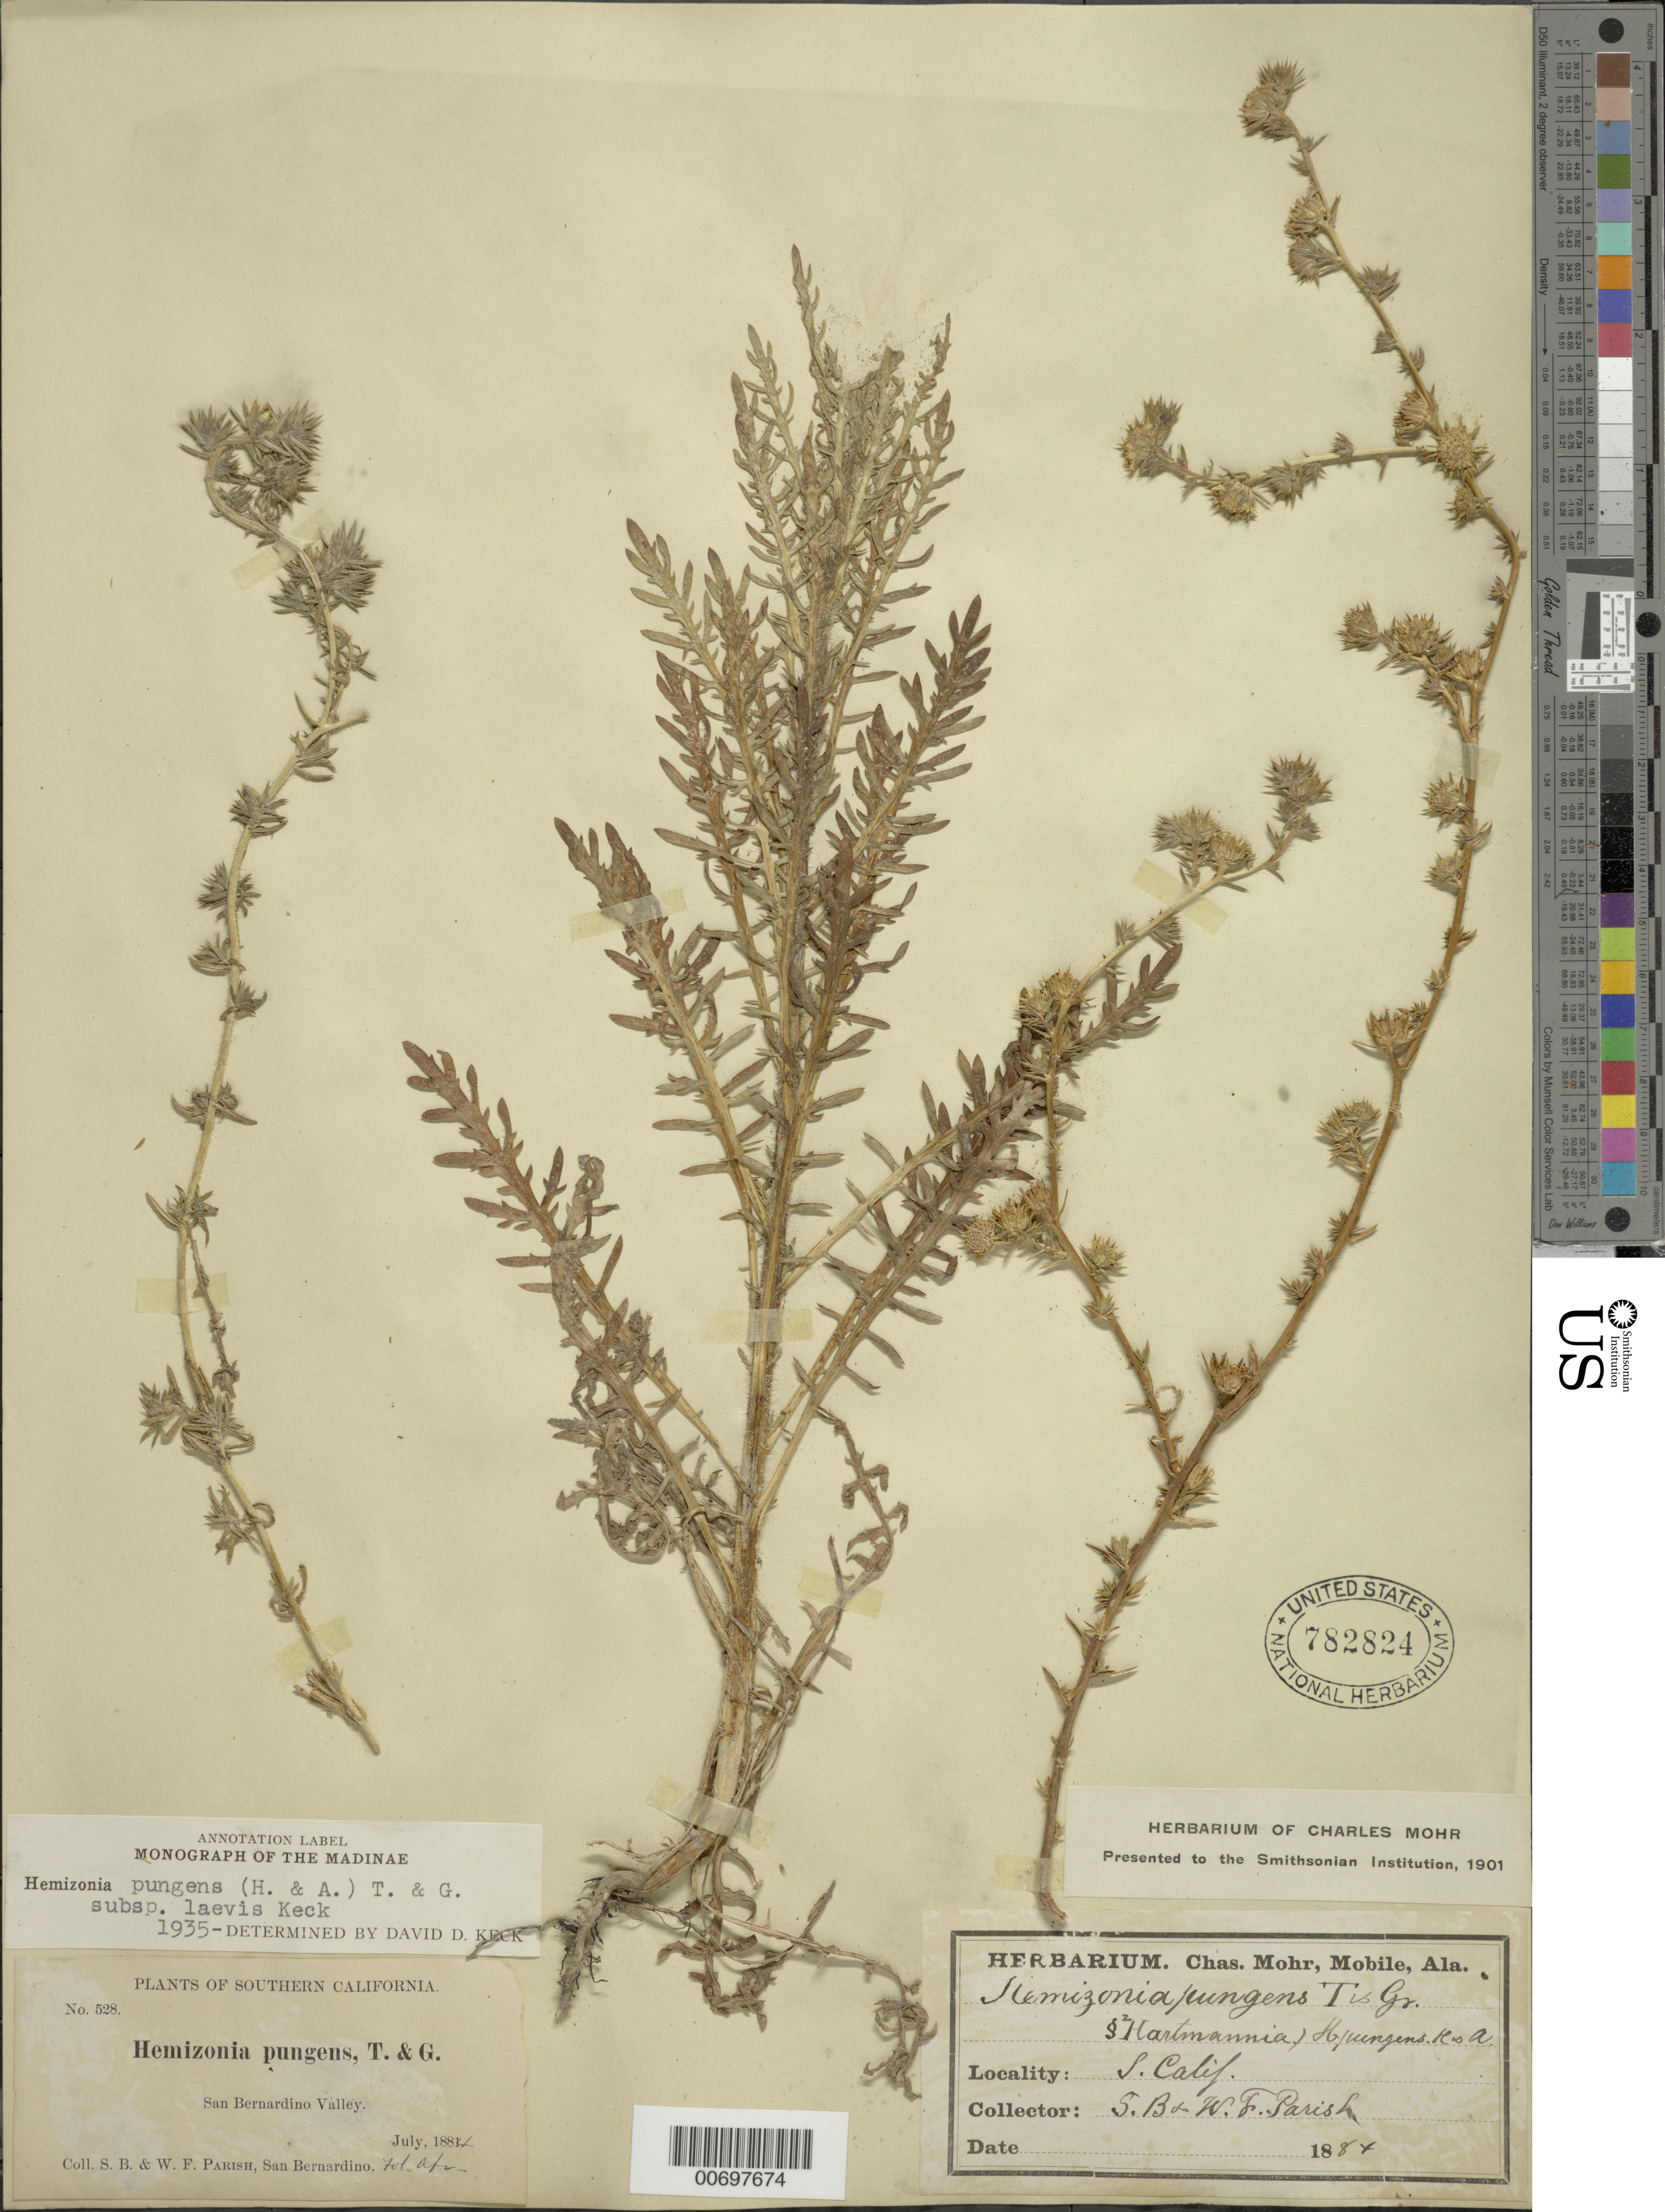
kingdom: Plantae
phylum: Tracheophyta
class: Magnoliopsida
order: Asterales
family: Asteraceae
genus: Hemizonia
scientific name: Hemizonia pungens subsp. laevis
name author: D.D. Keck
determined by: Keck, David D.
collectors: S. B. Parish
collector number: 528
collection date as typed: Feb 1884 to -- Apr 1884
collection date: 1884-02/1884-04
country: United States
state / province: California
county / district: San Bernardino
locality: San Bernardino Valley.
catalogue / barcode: US 782824